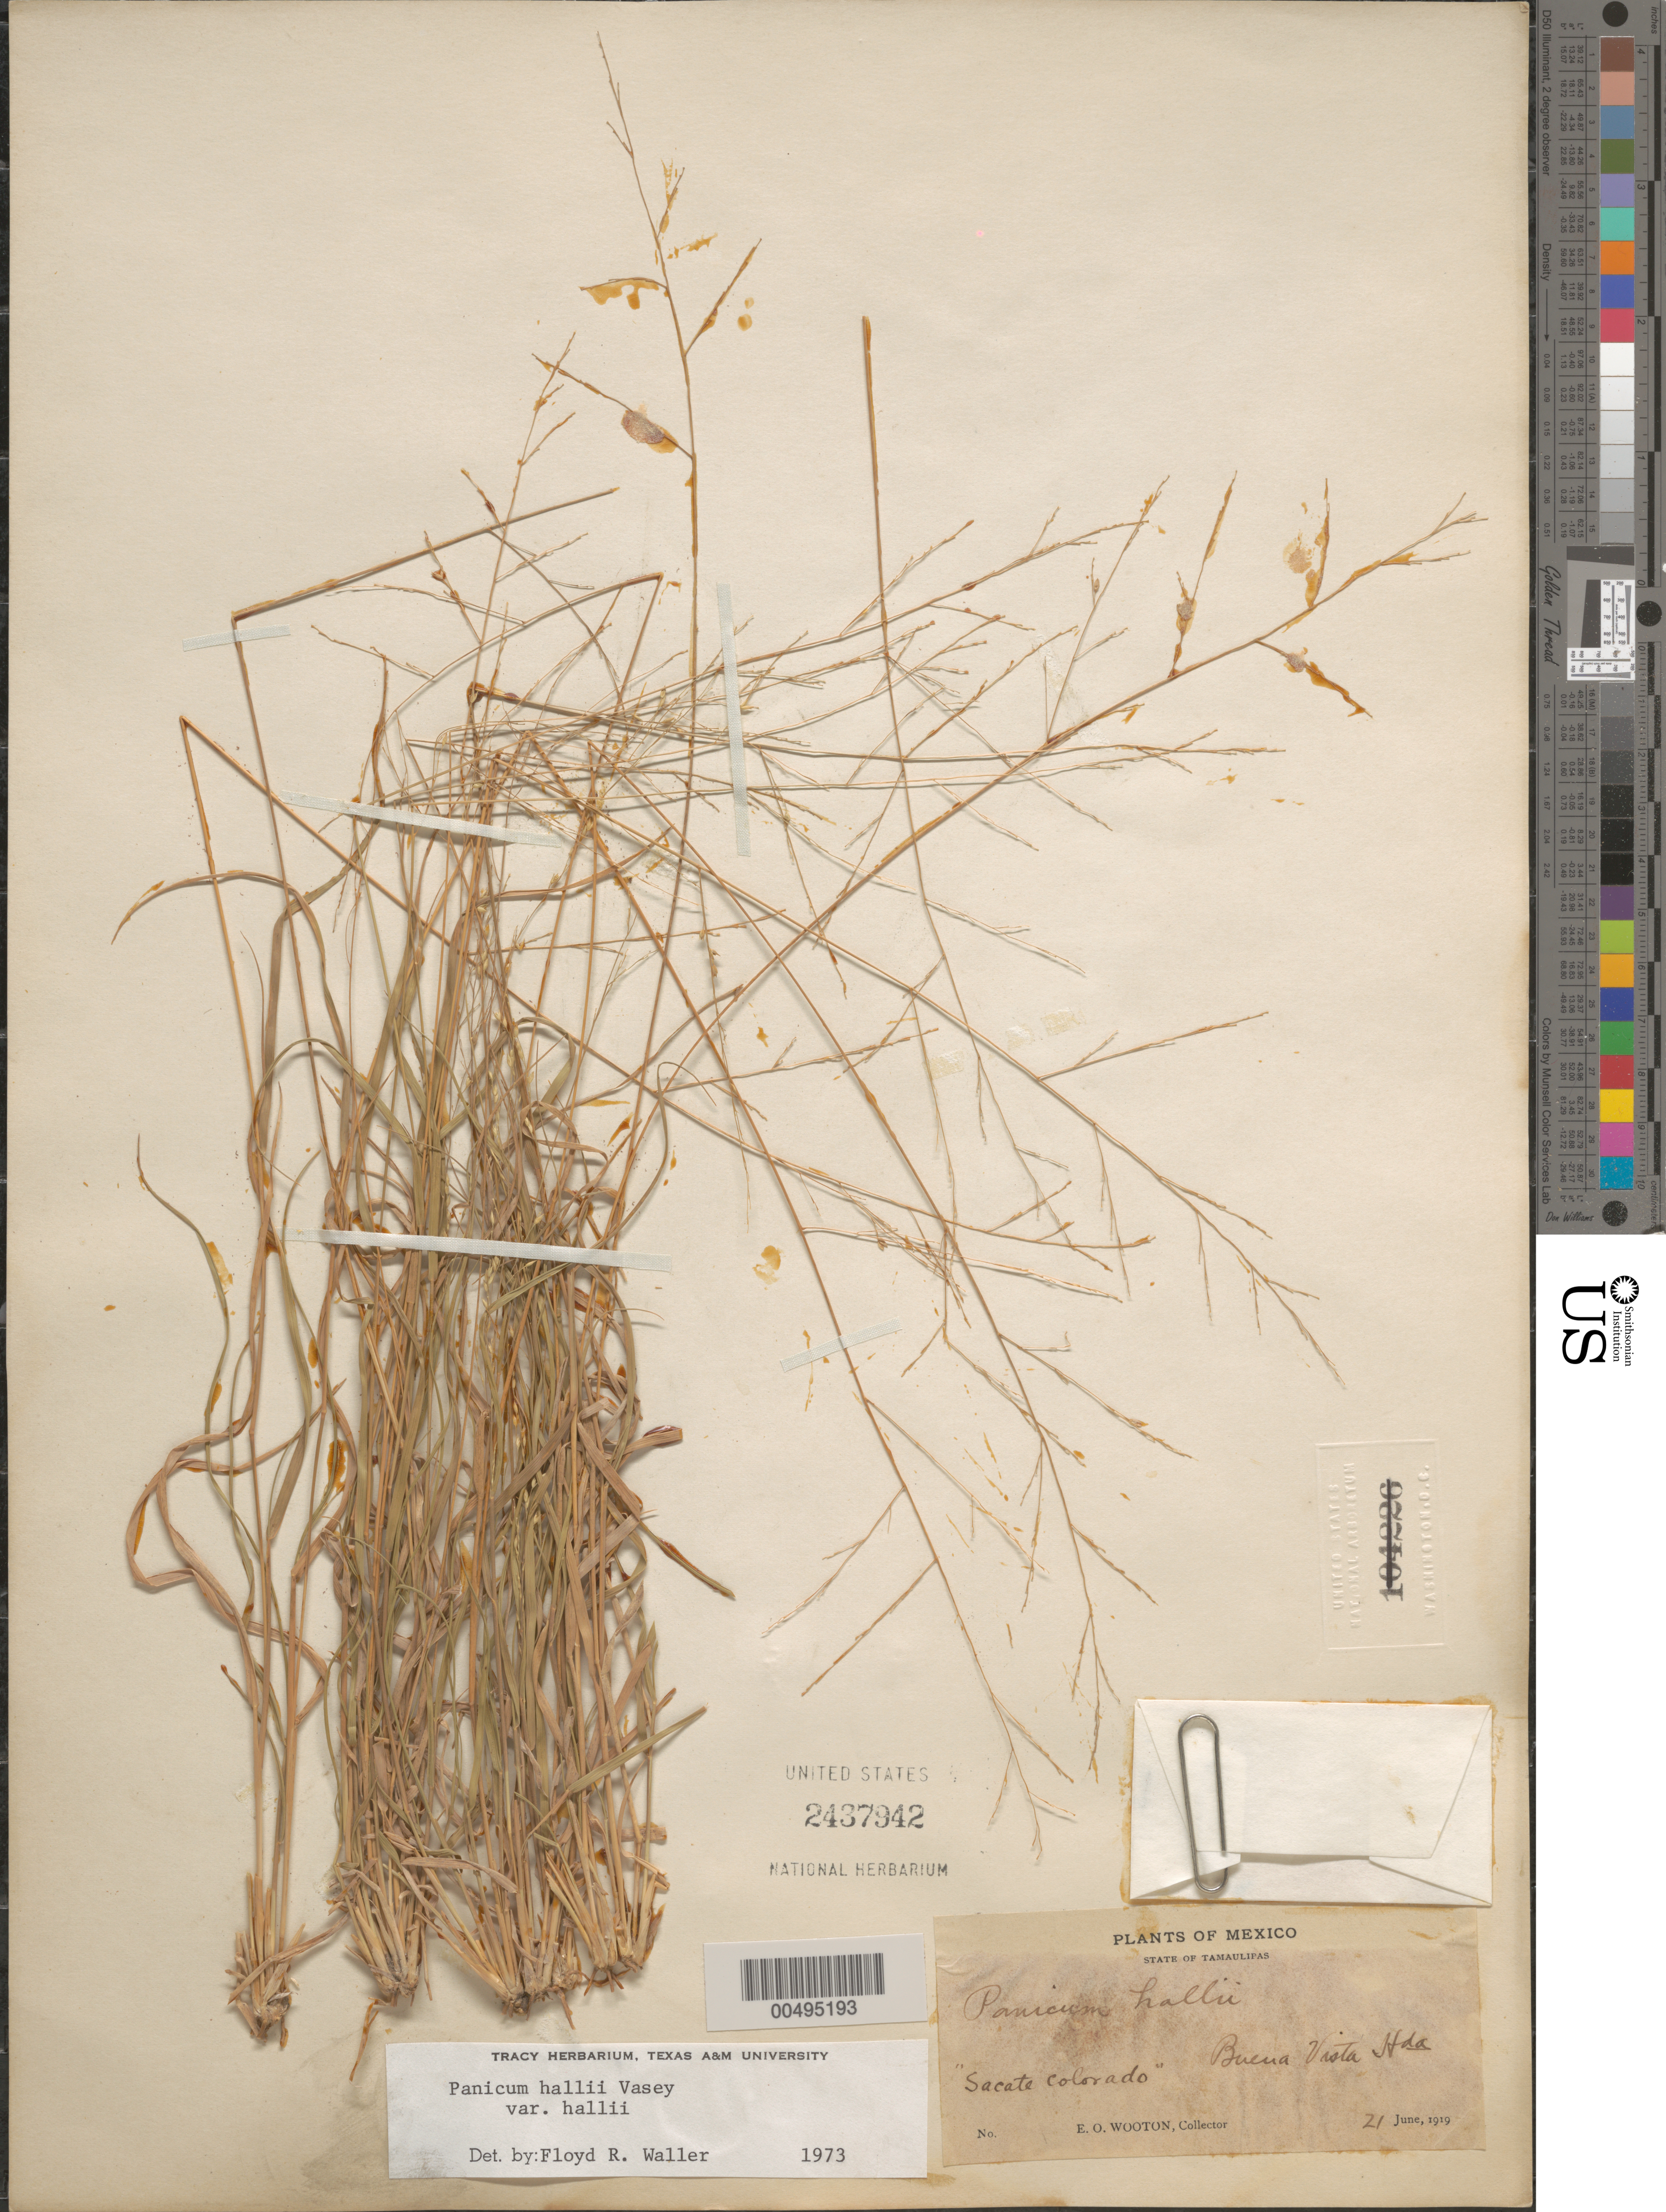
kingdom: Plantae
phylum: Tracheophyta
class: Liliopsida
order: Poales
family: Poaceae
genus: Panicum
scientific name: Panicum hallii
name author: Vasey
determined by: Waller, F. R.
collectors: E. O. Wooton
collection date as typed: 21 Jun 1919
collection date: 1919-06-21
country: Mexico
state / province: Tamaulipas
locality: Buena Vista Hda.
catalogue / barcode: US 2437942